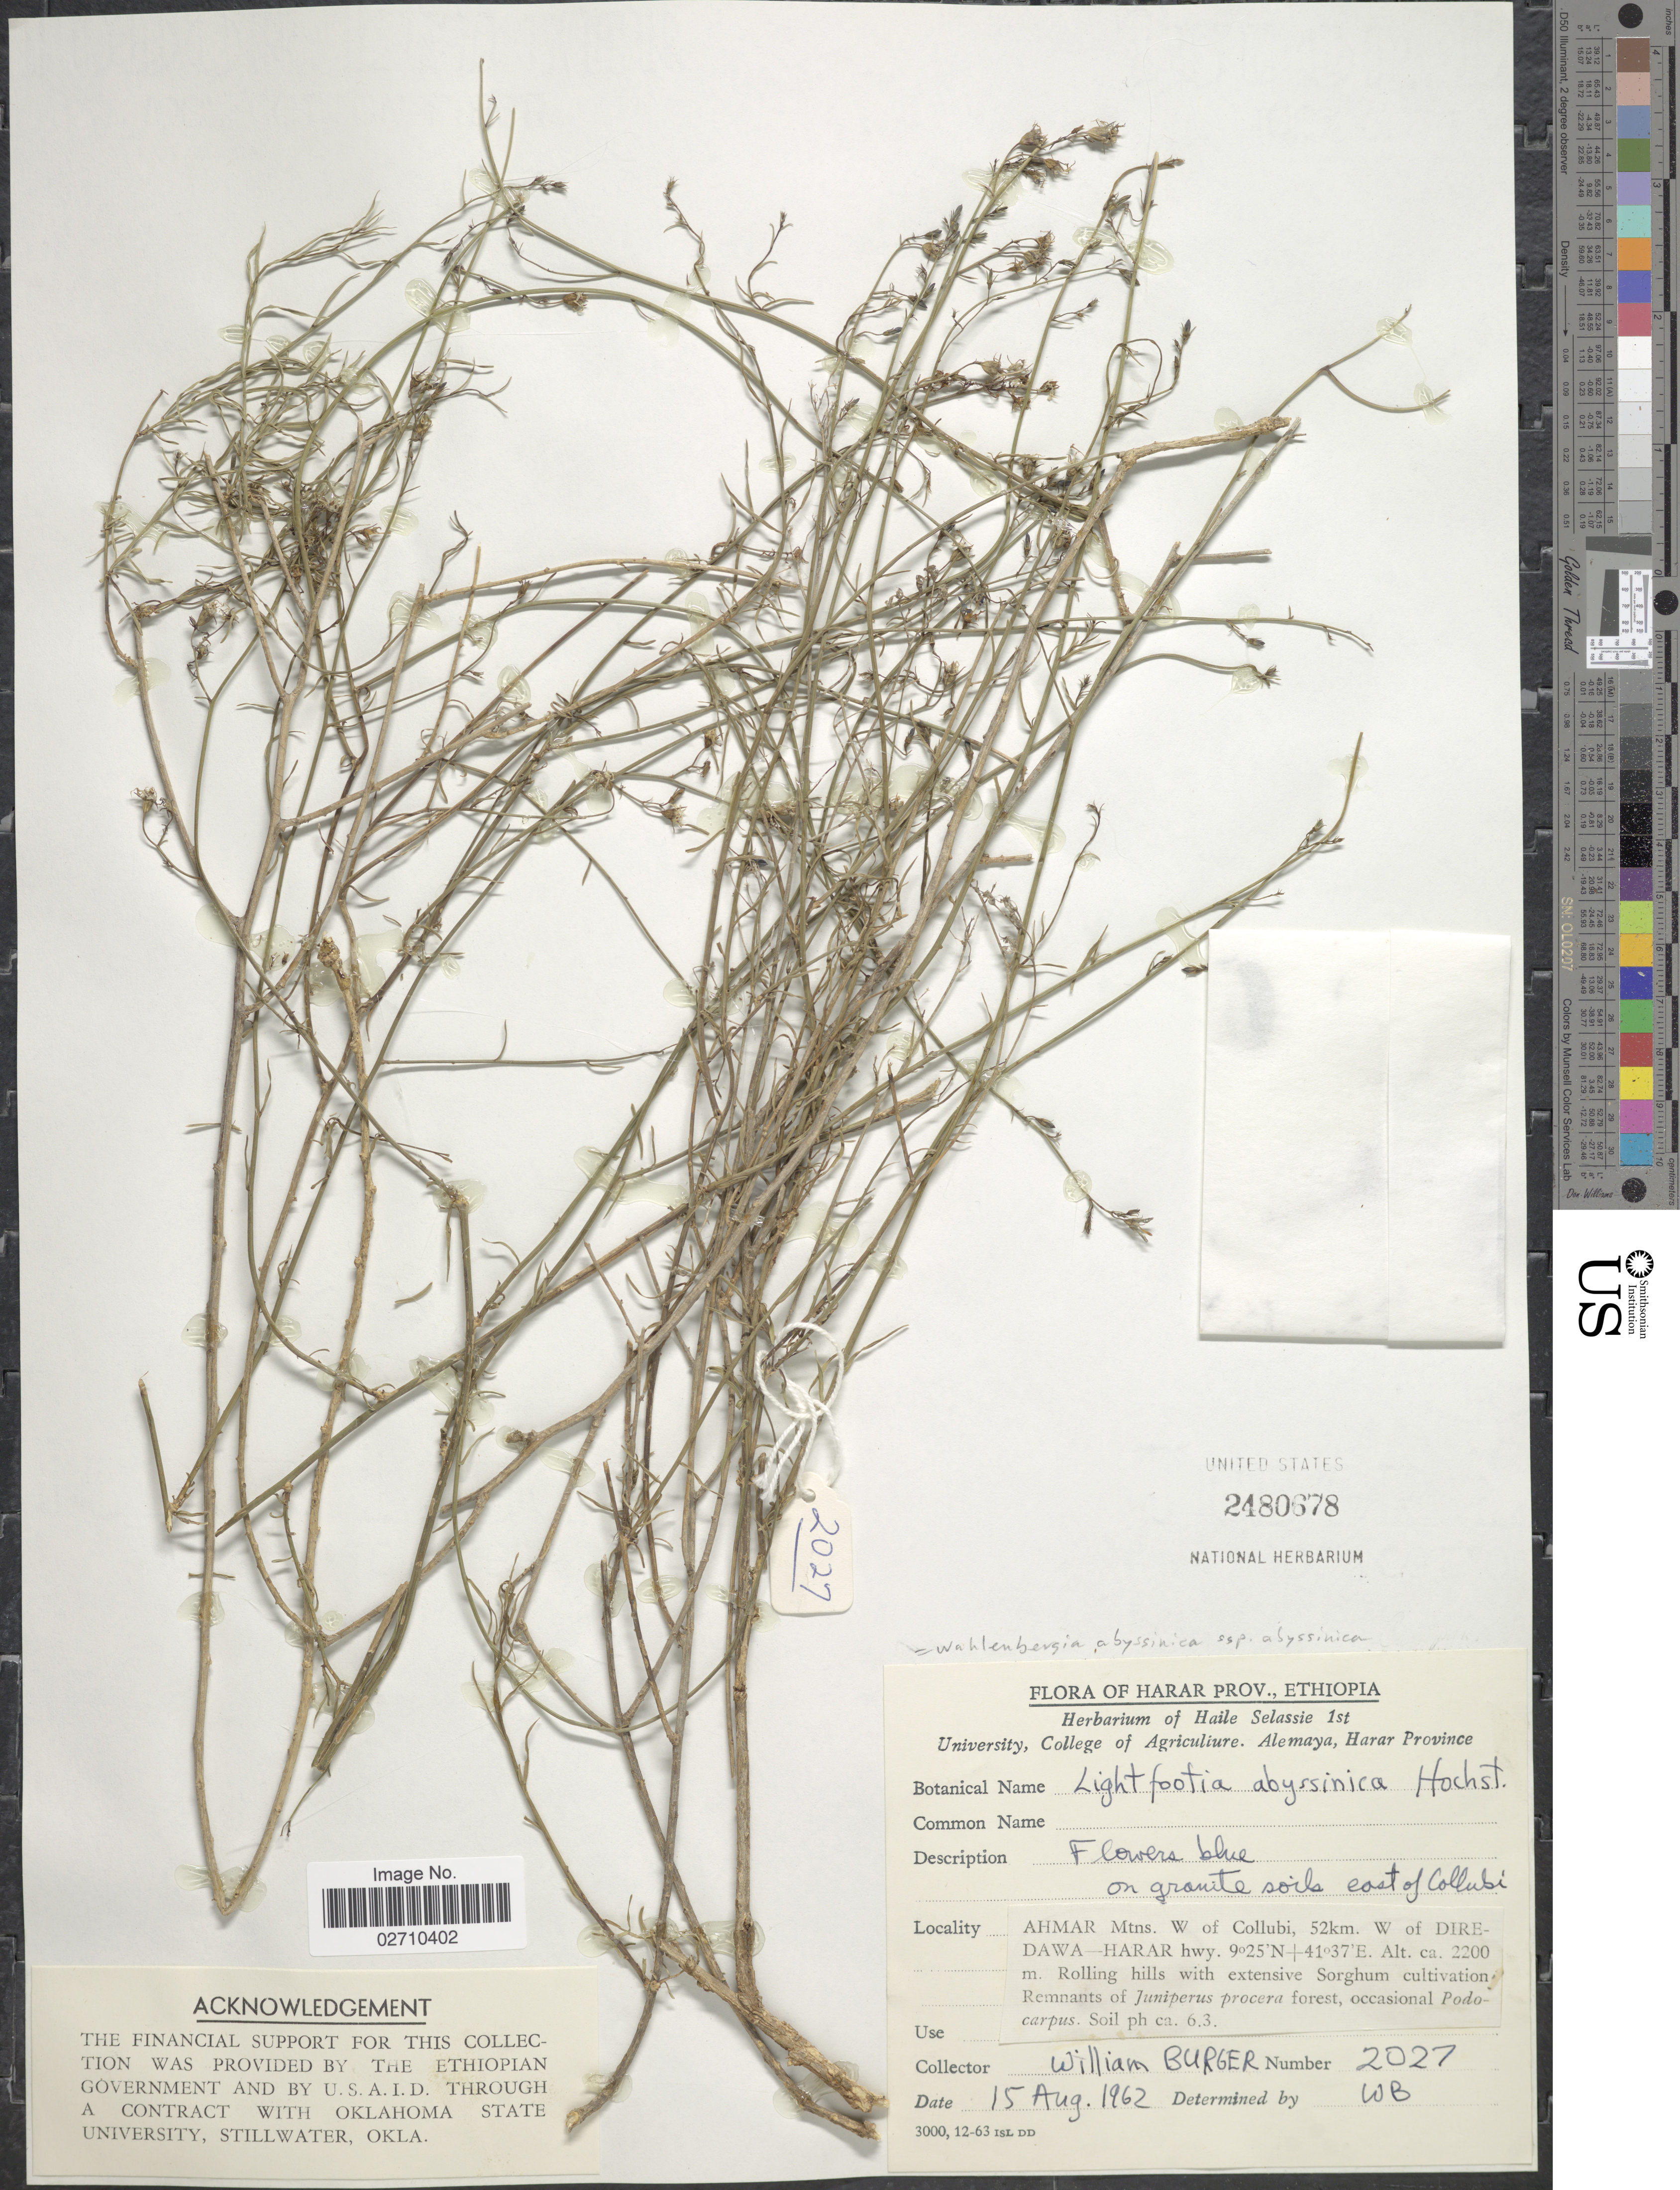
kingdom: Plantae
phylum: Tracheophyta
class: Magnoliopsida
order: Asterales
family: Campanulaceae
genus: Wahlenbergia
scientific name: Wahlenbergia abyssinica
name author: (Hochst. ex A. Rich.) Thulin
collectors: W. Burger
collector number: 2027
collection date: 1962-08-15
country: Ethiopia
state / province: Dire Dawa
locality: Harar Prov. Ahmar Mtns. W of Collubi, 52km. W of Dire-Dawa-Harar hwy.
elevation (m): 2200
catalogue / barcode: US 2480678